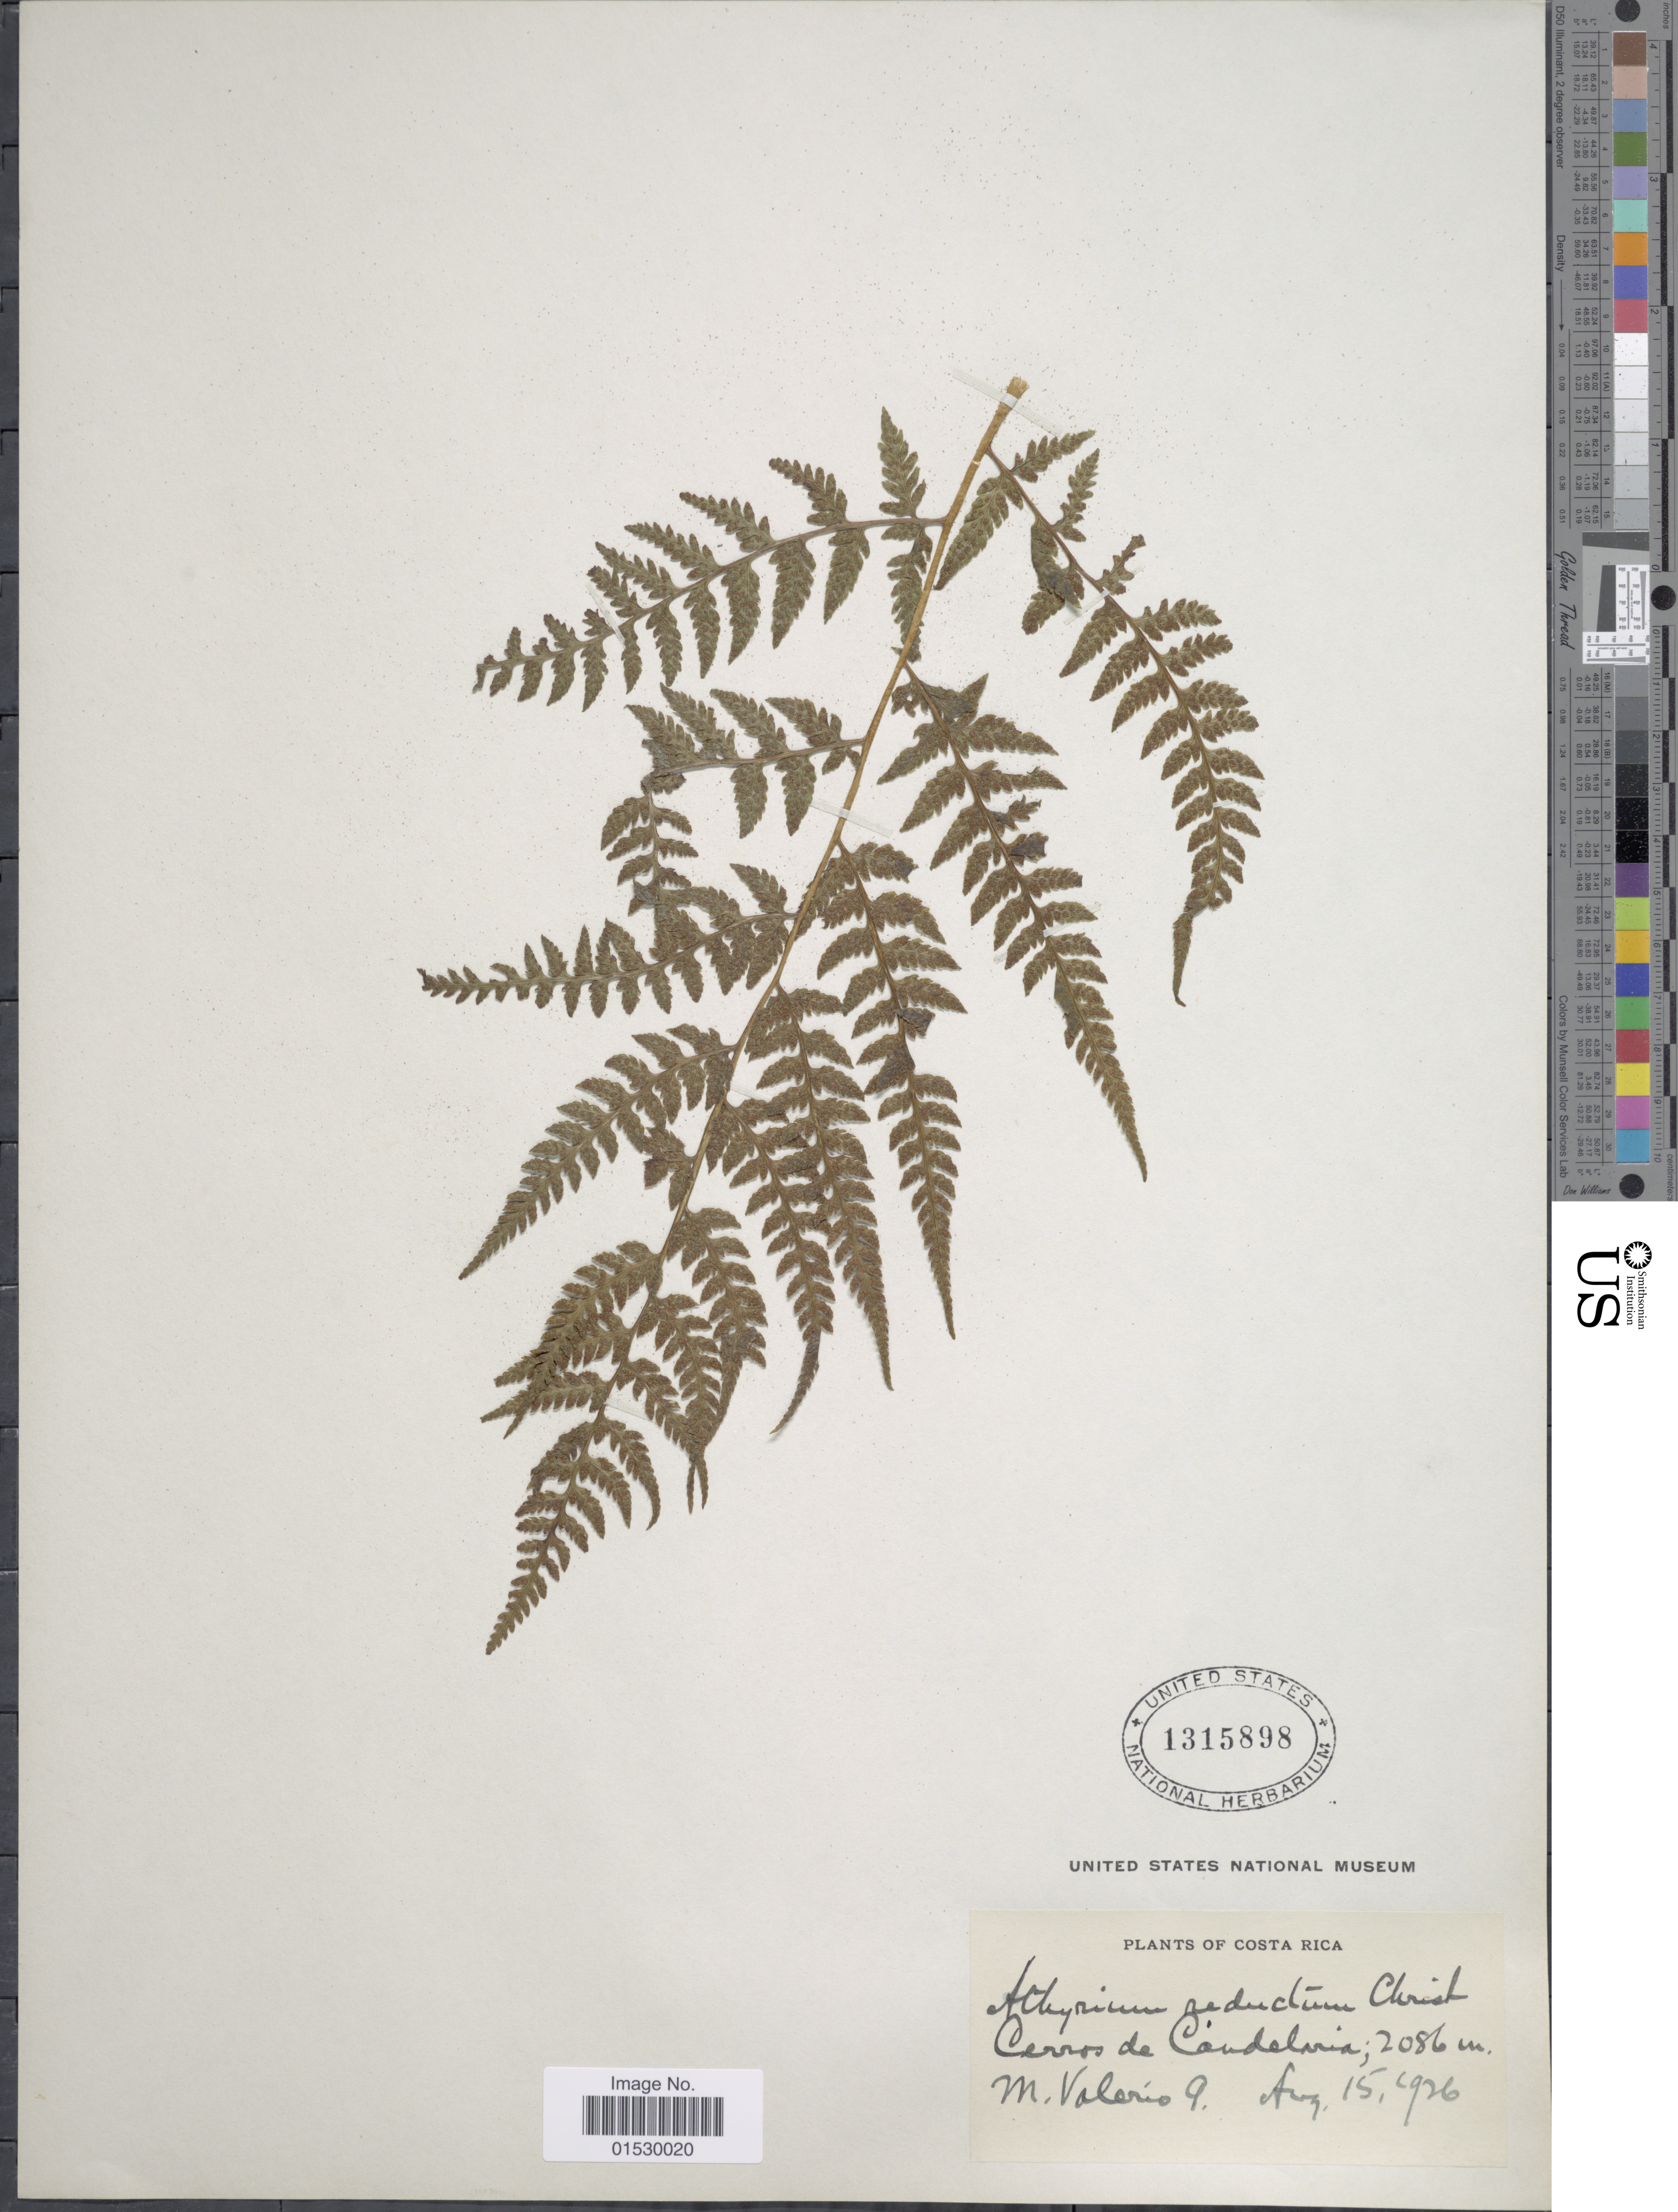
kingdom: Plantae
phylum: Tracheophyta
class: Polypodiopsida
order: Polypodiales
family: Athyriaceae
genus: Athyrium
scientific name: Athyrium palmense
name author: (Christ) Lellinger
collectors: M. Valerio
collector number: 9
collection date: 1926-08-15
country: Costa Rica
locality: Cerros de Candelvia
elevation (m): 2056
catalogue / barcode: US 1315898